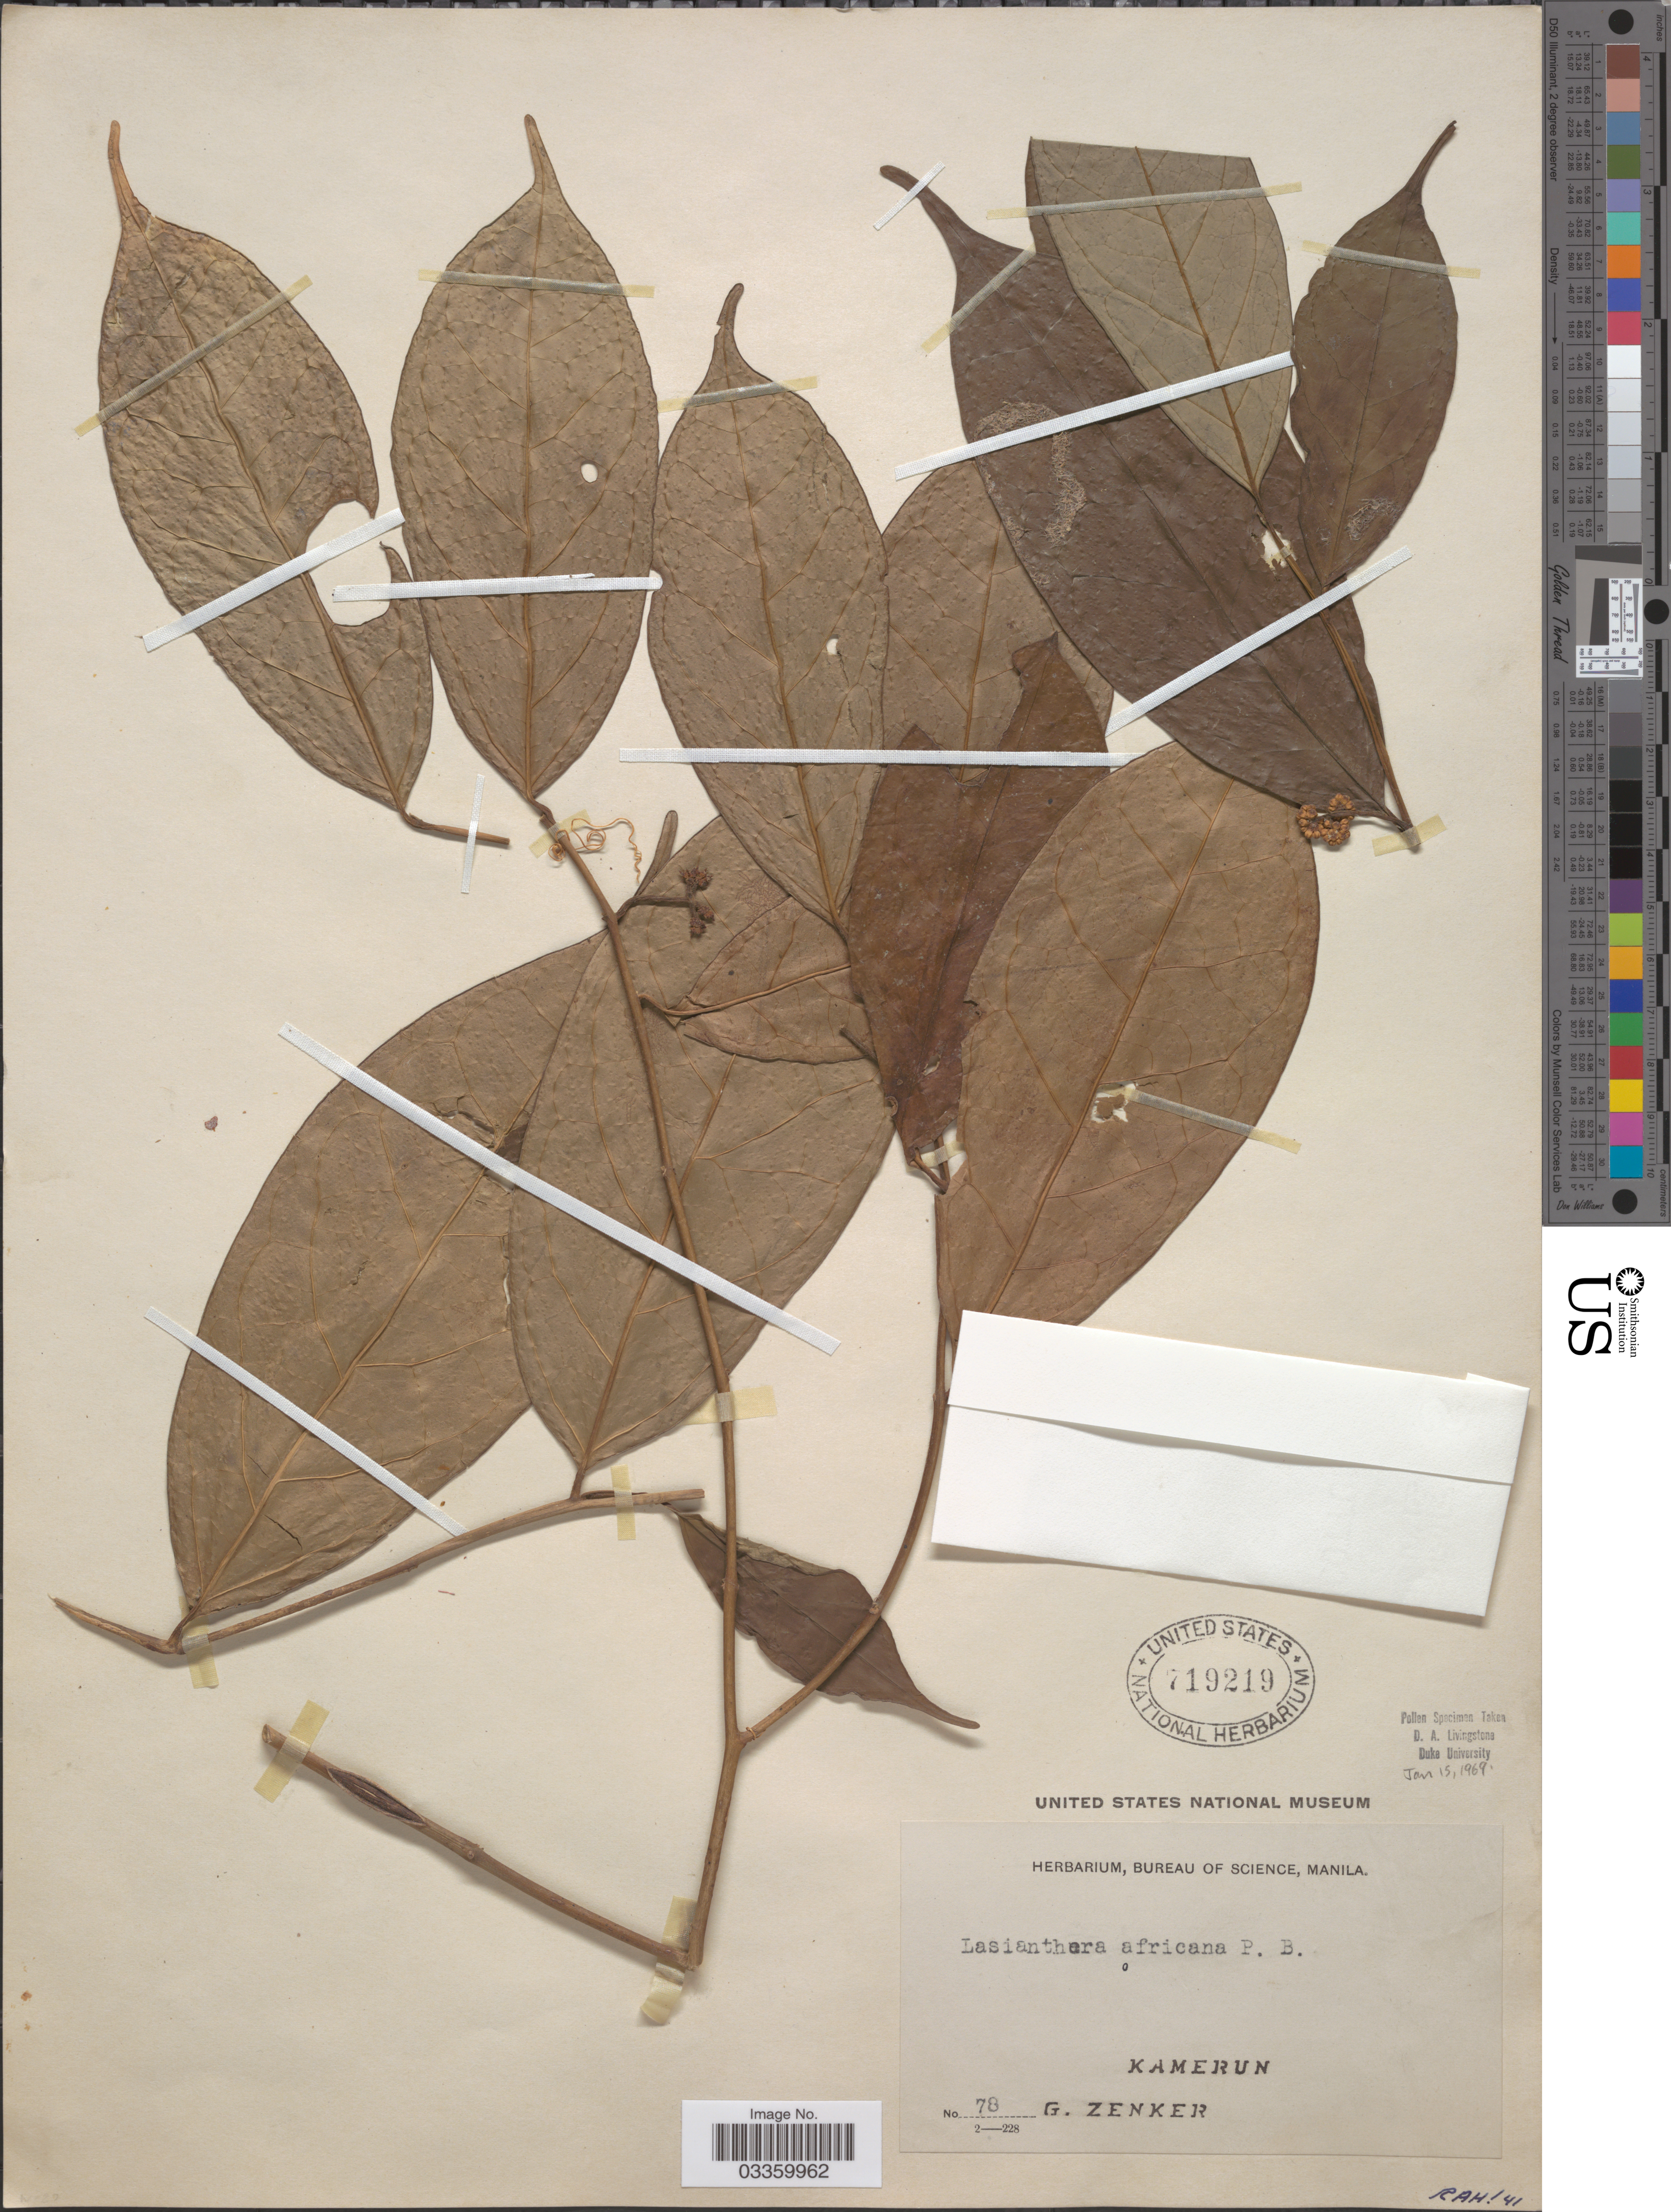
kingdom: Plantae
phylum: Tracheophyta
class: Magnoliopsida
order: Cardiopteridales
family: Stemonuraceae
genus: Lasianthera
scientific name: Lasianthera africana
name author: P. Beauv.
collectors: G. A. Zenker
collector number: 78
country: Cameroon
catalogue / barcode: US 719219